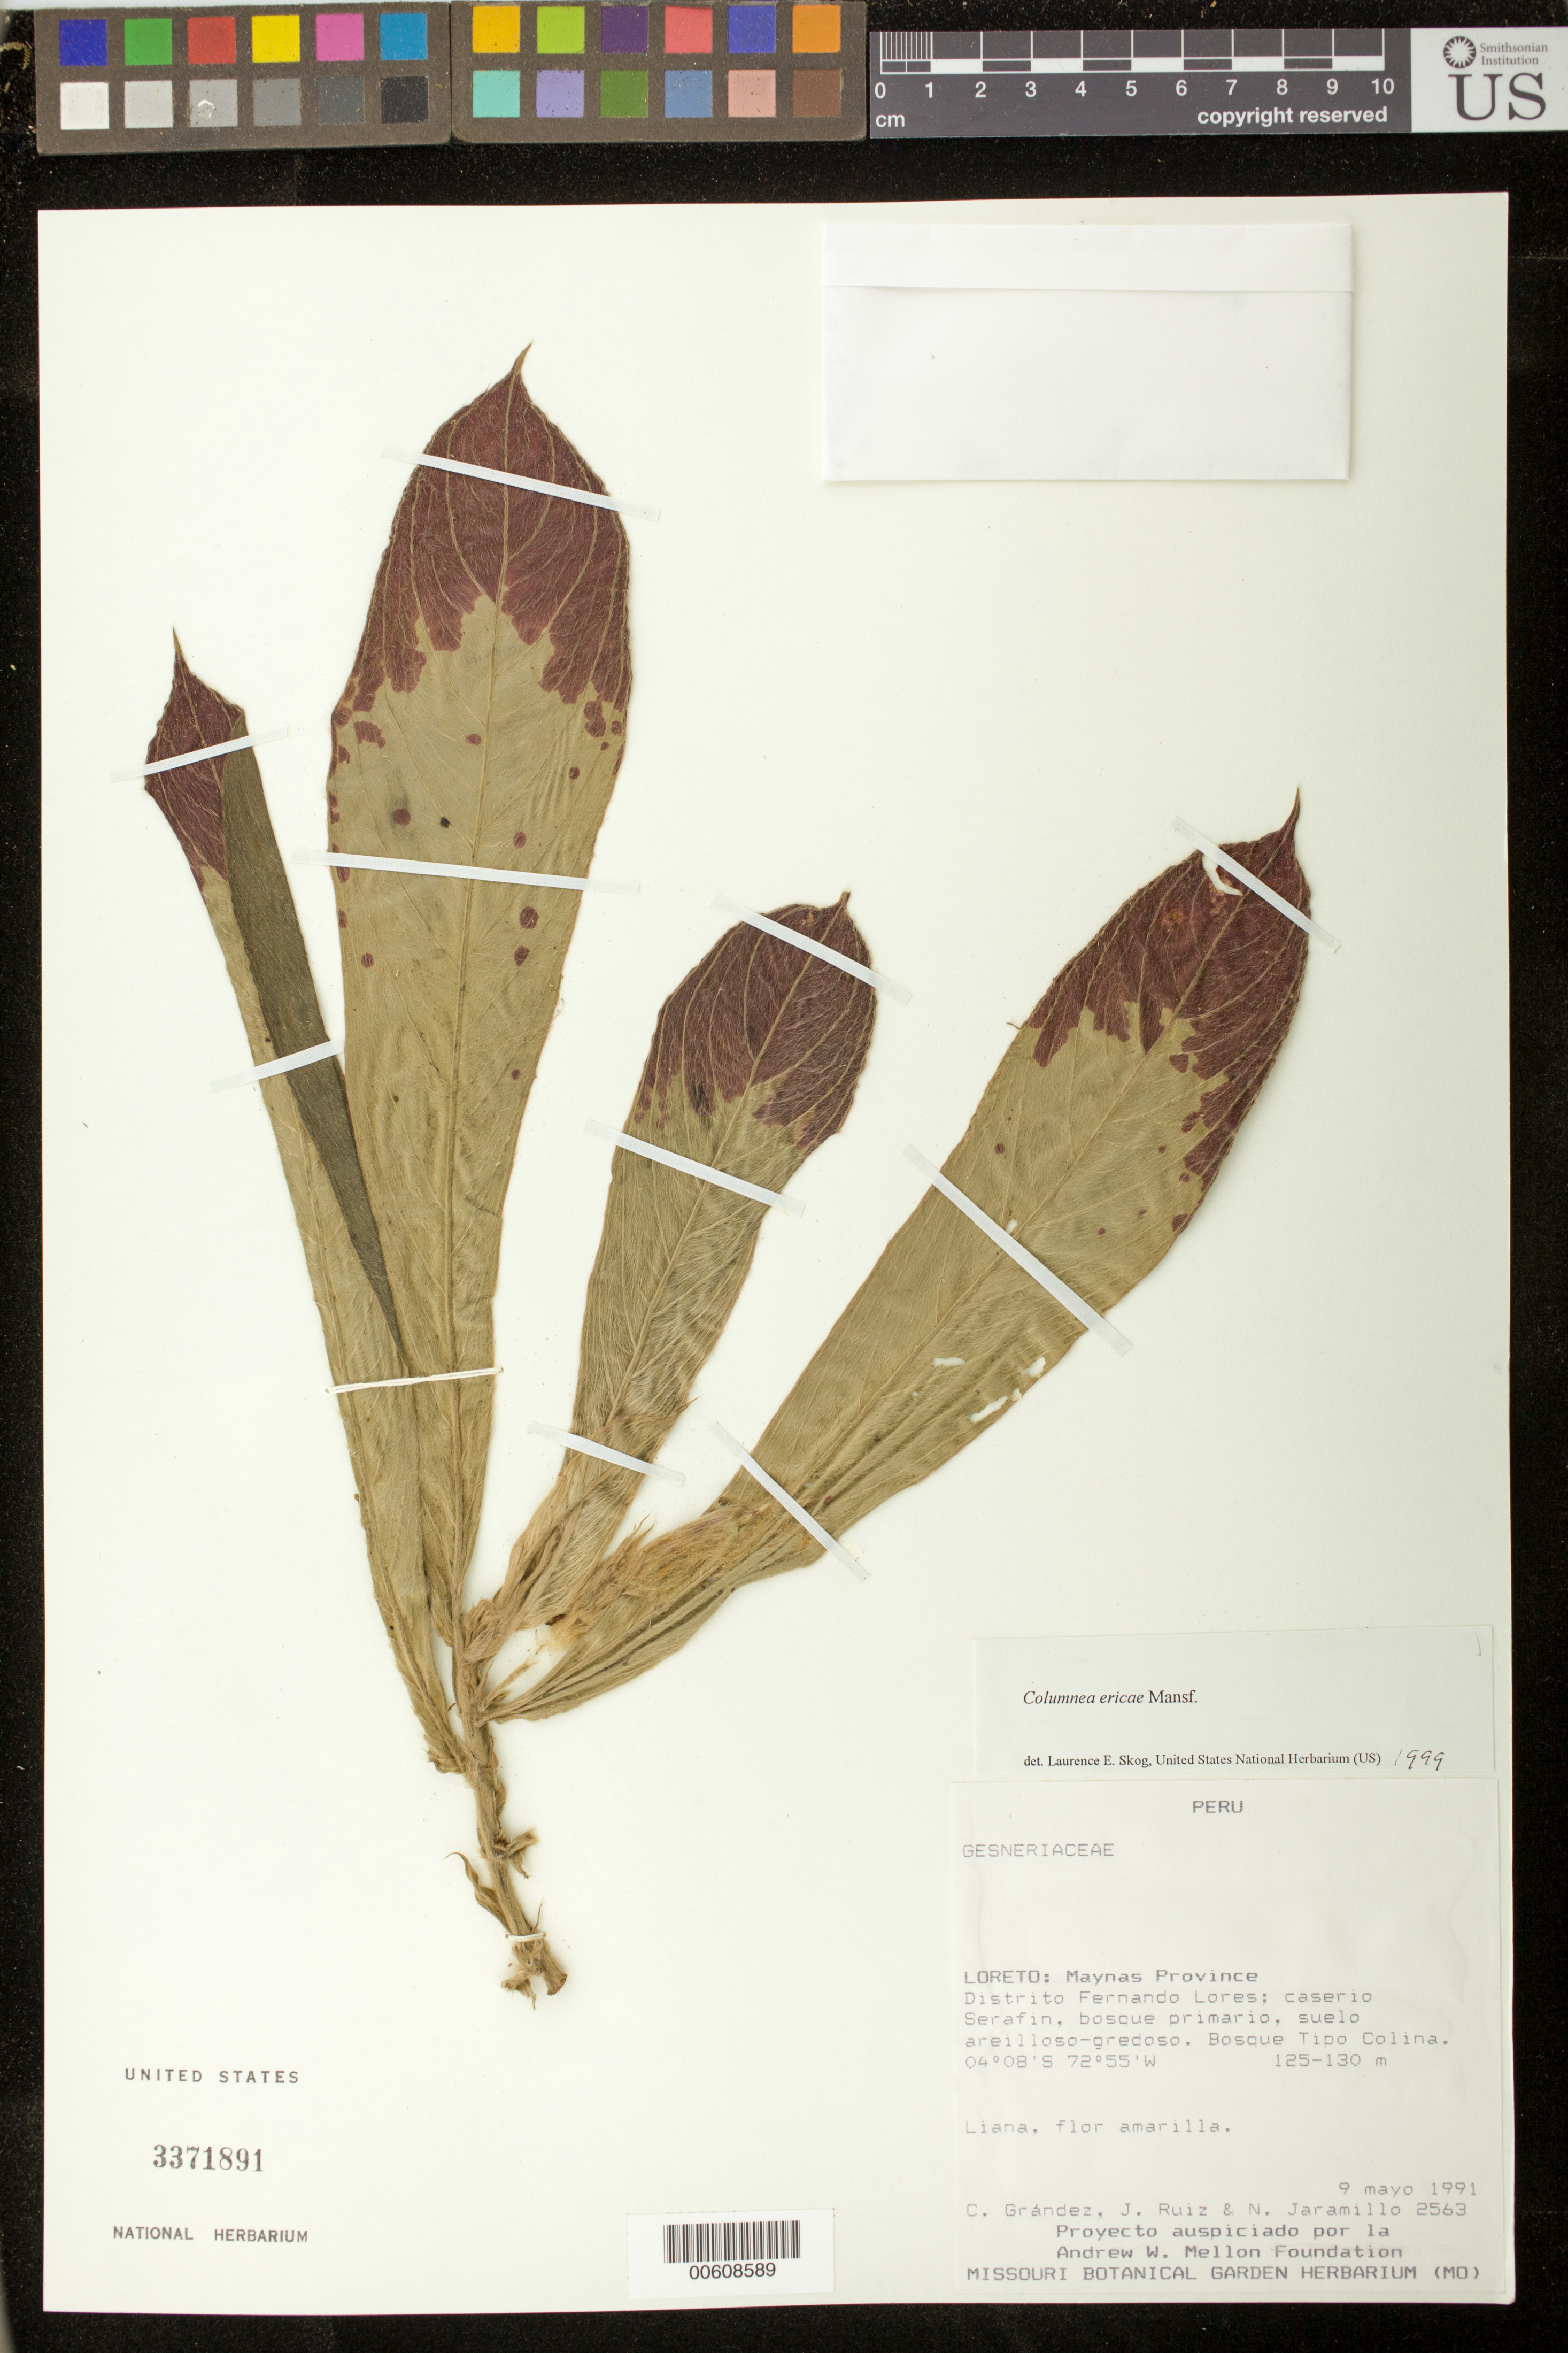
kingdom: Plantae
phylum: Tracheophyta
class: Magnoliopsida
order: Lamiales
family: Gesneriaceae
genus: Columnea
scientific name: Columnea ericae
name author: Mansf.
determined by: Skog, Laurence E.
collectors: C. Grández, J. Ruiz & N. Jaramillo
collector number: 2563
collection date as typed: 09 May 1991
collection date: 1991-05-09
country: Peru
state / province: Loreto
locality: Prov. Maynas, Dtto. Fernando Lores; caserio Serafin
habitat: Bosque primario, suelo areilloso-gredoso; bosque tipo colina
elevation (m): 125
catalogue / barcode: US 3371891